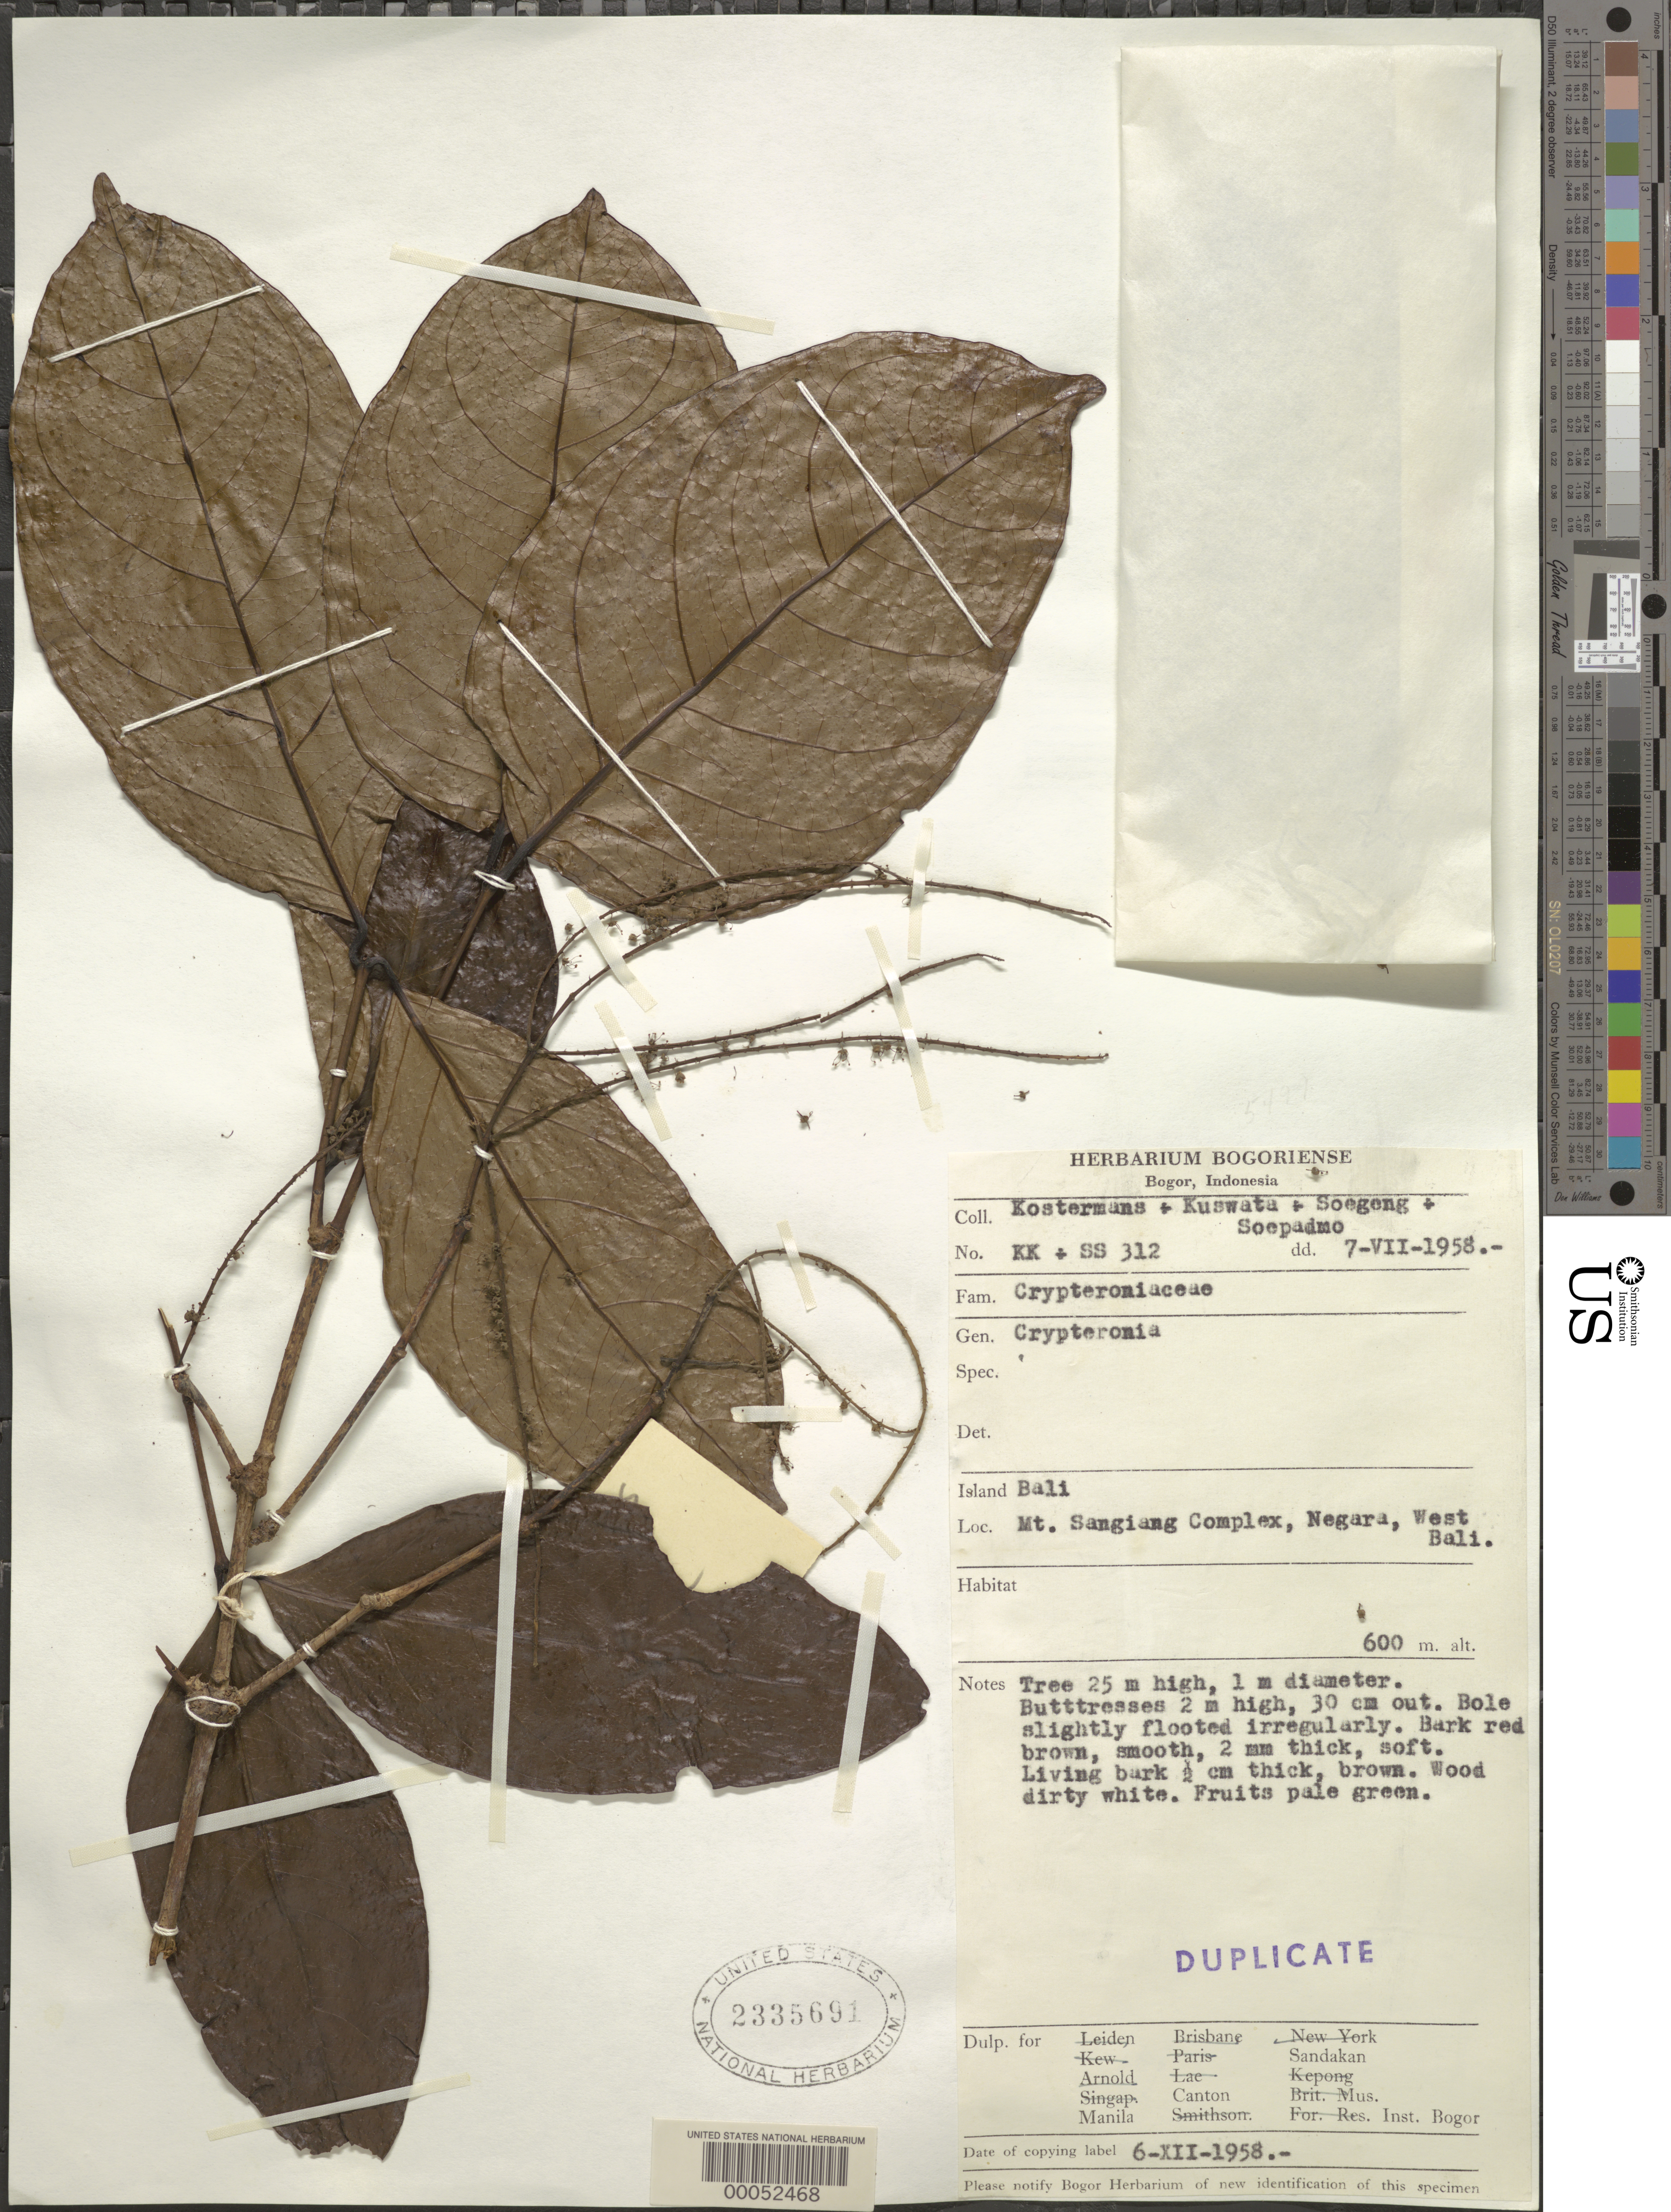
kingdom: Plantae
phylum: Tracheophyta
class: Magnoliopsida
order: Myrtales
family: Crypteroniaceae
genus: Crypteronia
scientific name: Crypteronia sp.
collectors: A. J. G. Kostermans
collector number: Kk/ss 312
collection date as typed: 07 Jul 1958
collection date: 1958-07-07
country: Indonesia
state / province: Nusa Tenggara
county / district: Bali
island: Bali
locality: My Sangiang complex, Negara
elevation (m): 6000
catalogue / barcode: US 2335691